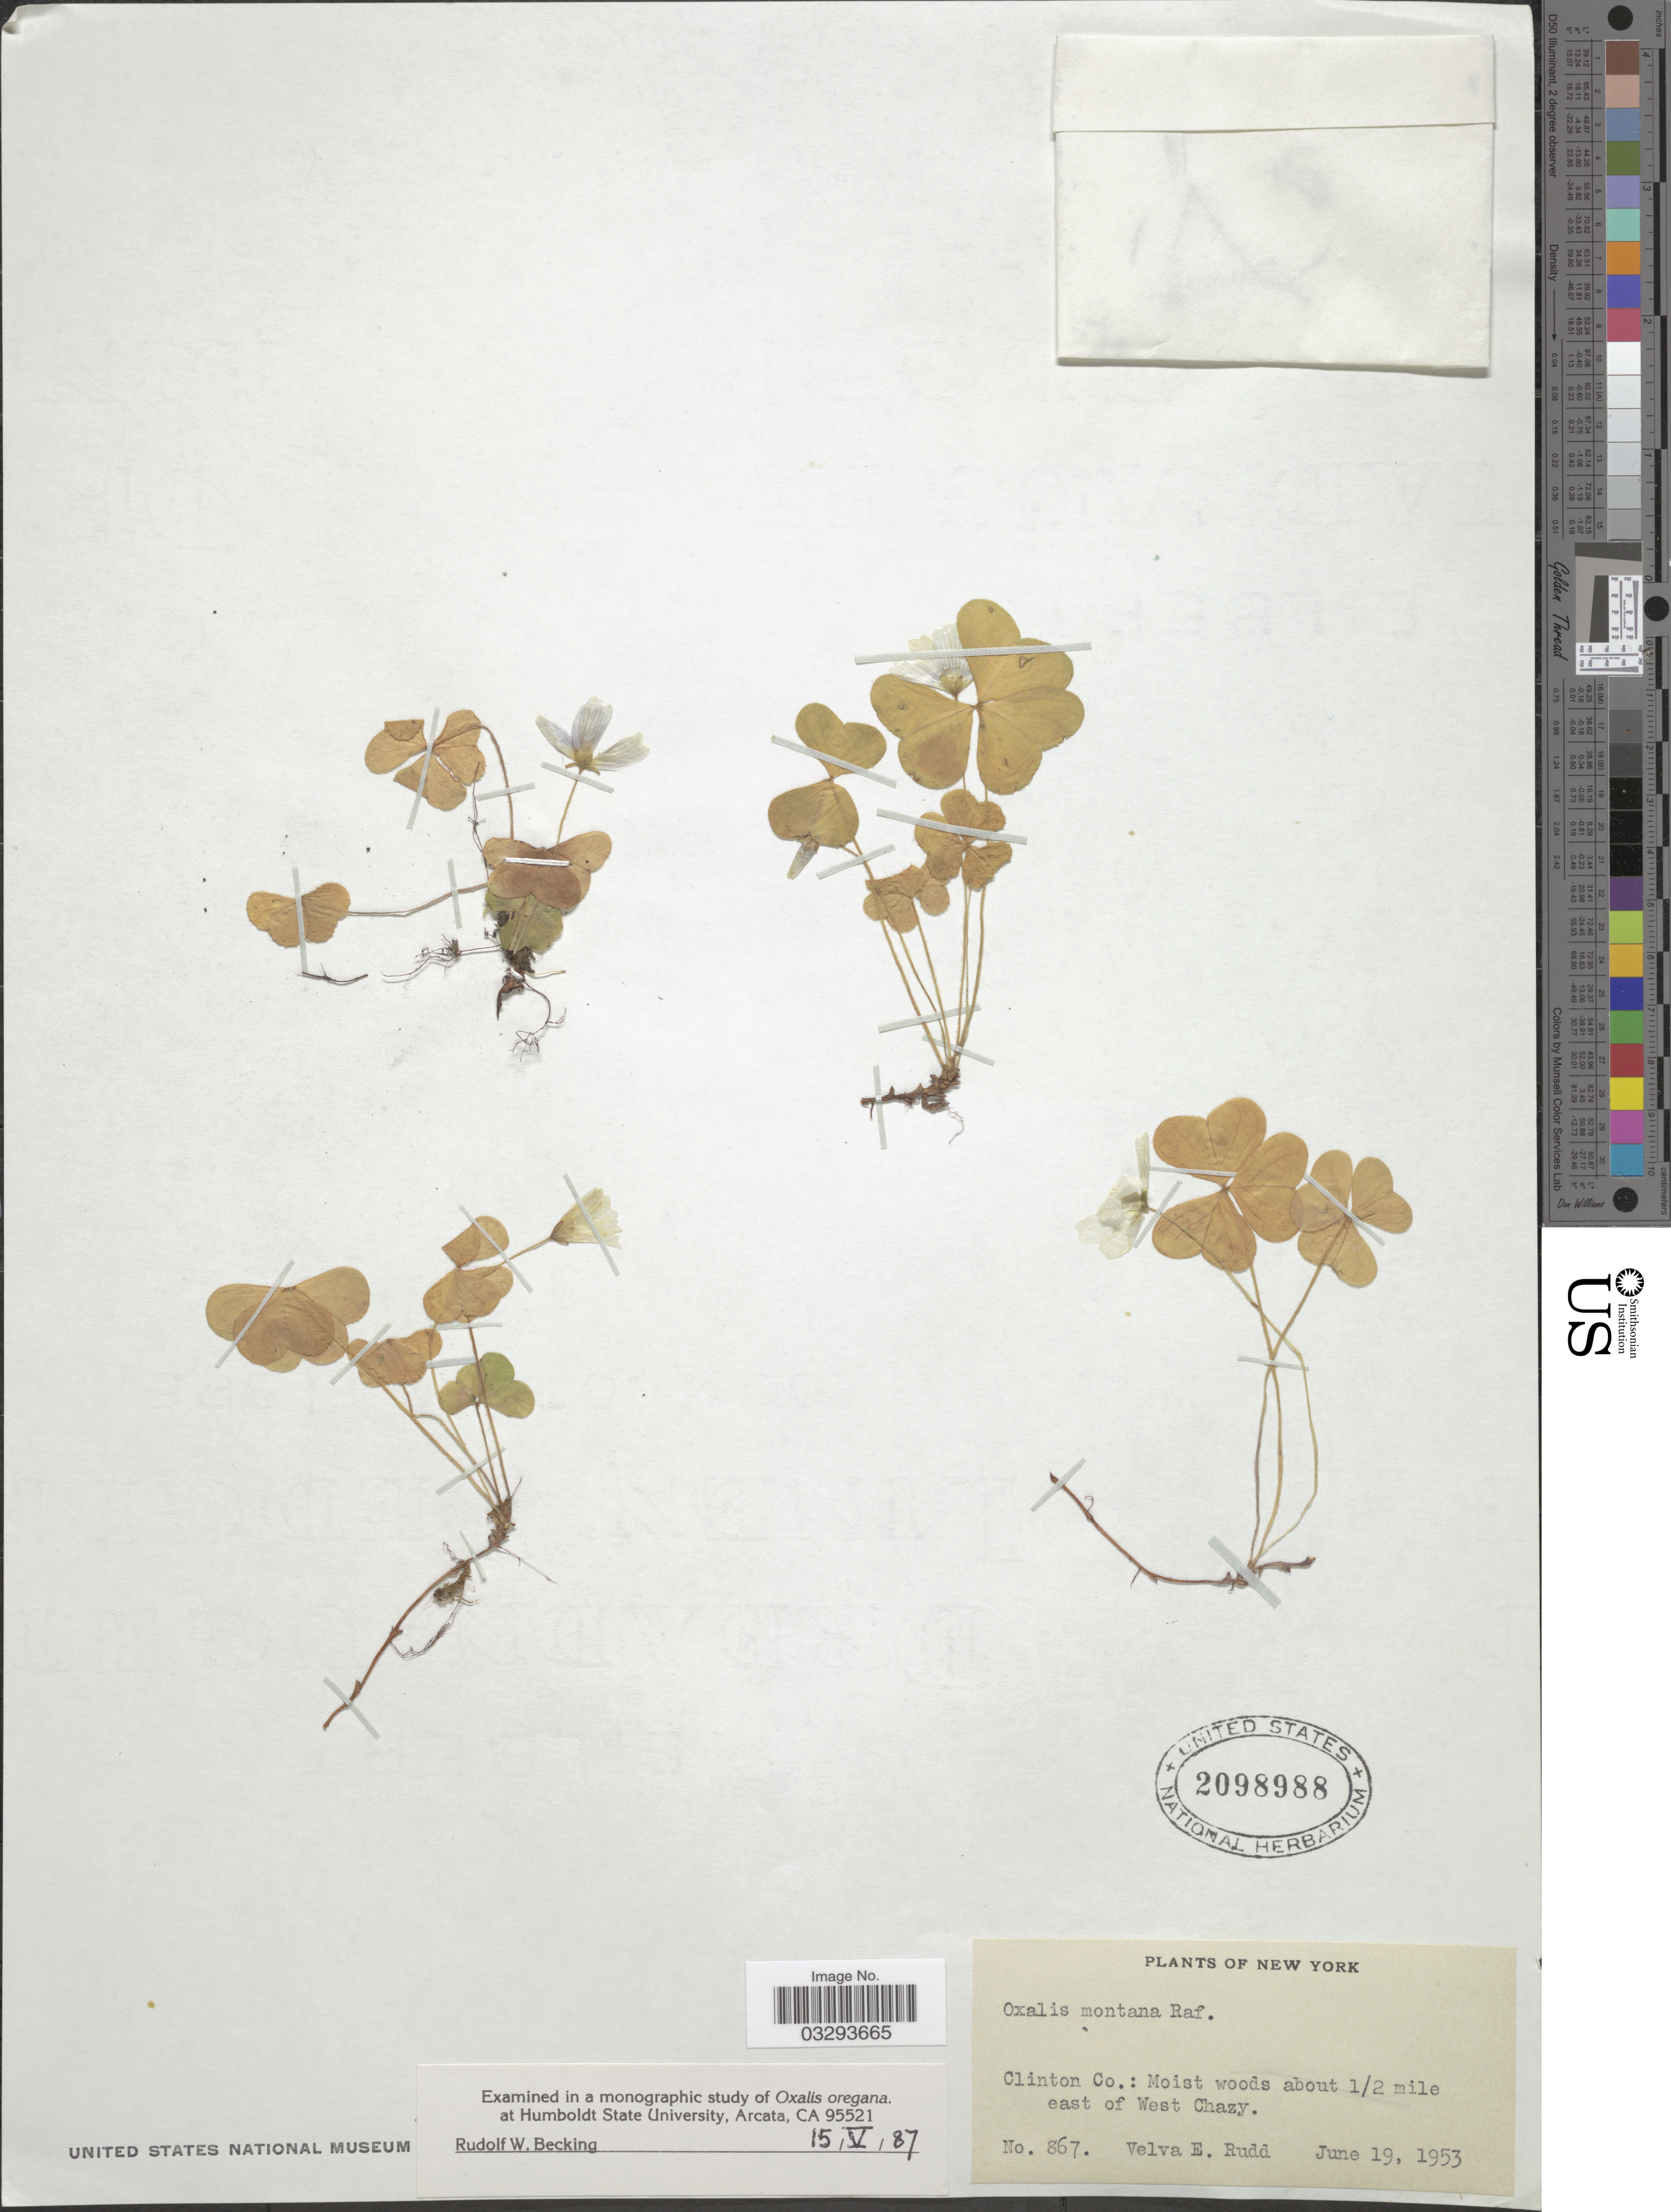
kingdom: Plantae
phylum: Tracheophyta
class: Magnoliopsida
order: Oxalidales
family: Oxalidaceae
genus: Oxalis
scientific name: Oxalis montana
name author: Raf.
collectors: V. E. Rudd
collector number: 867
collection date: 1953-06-19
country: United States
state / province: New York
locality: Clinton Co.: about 1/2 mile east of West Chazy.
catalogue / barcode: US 2098988